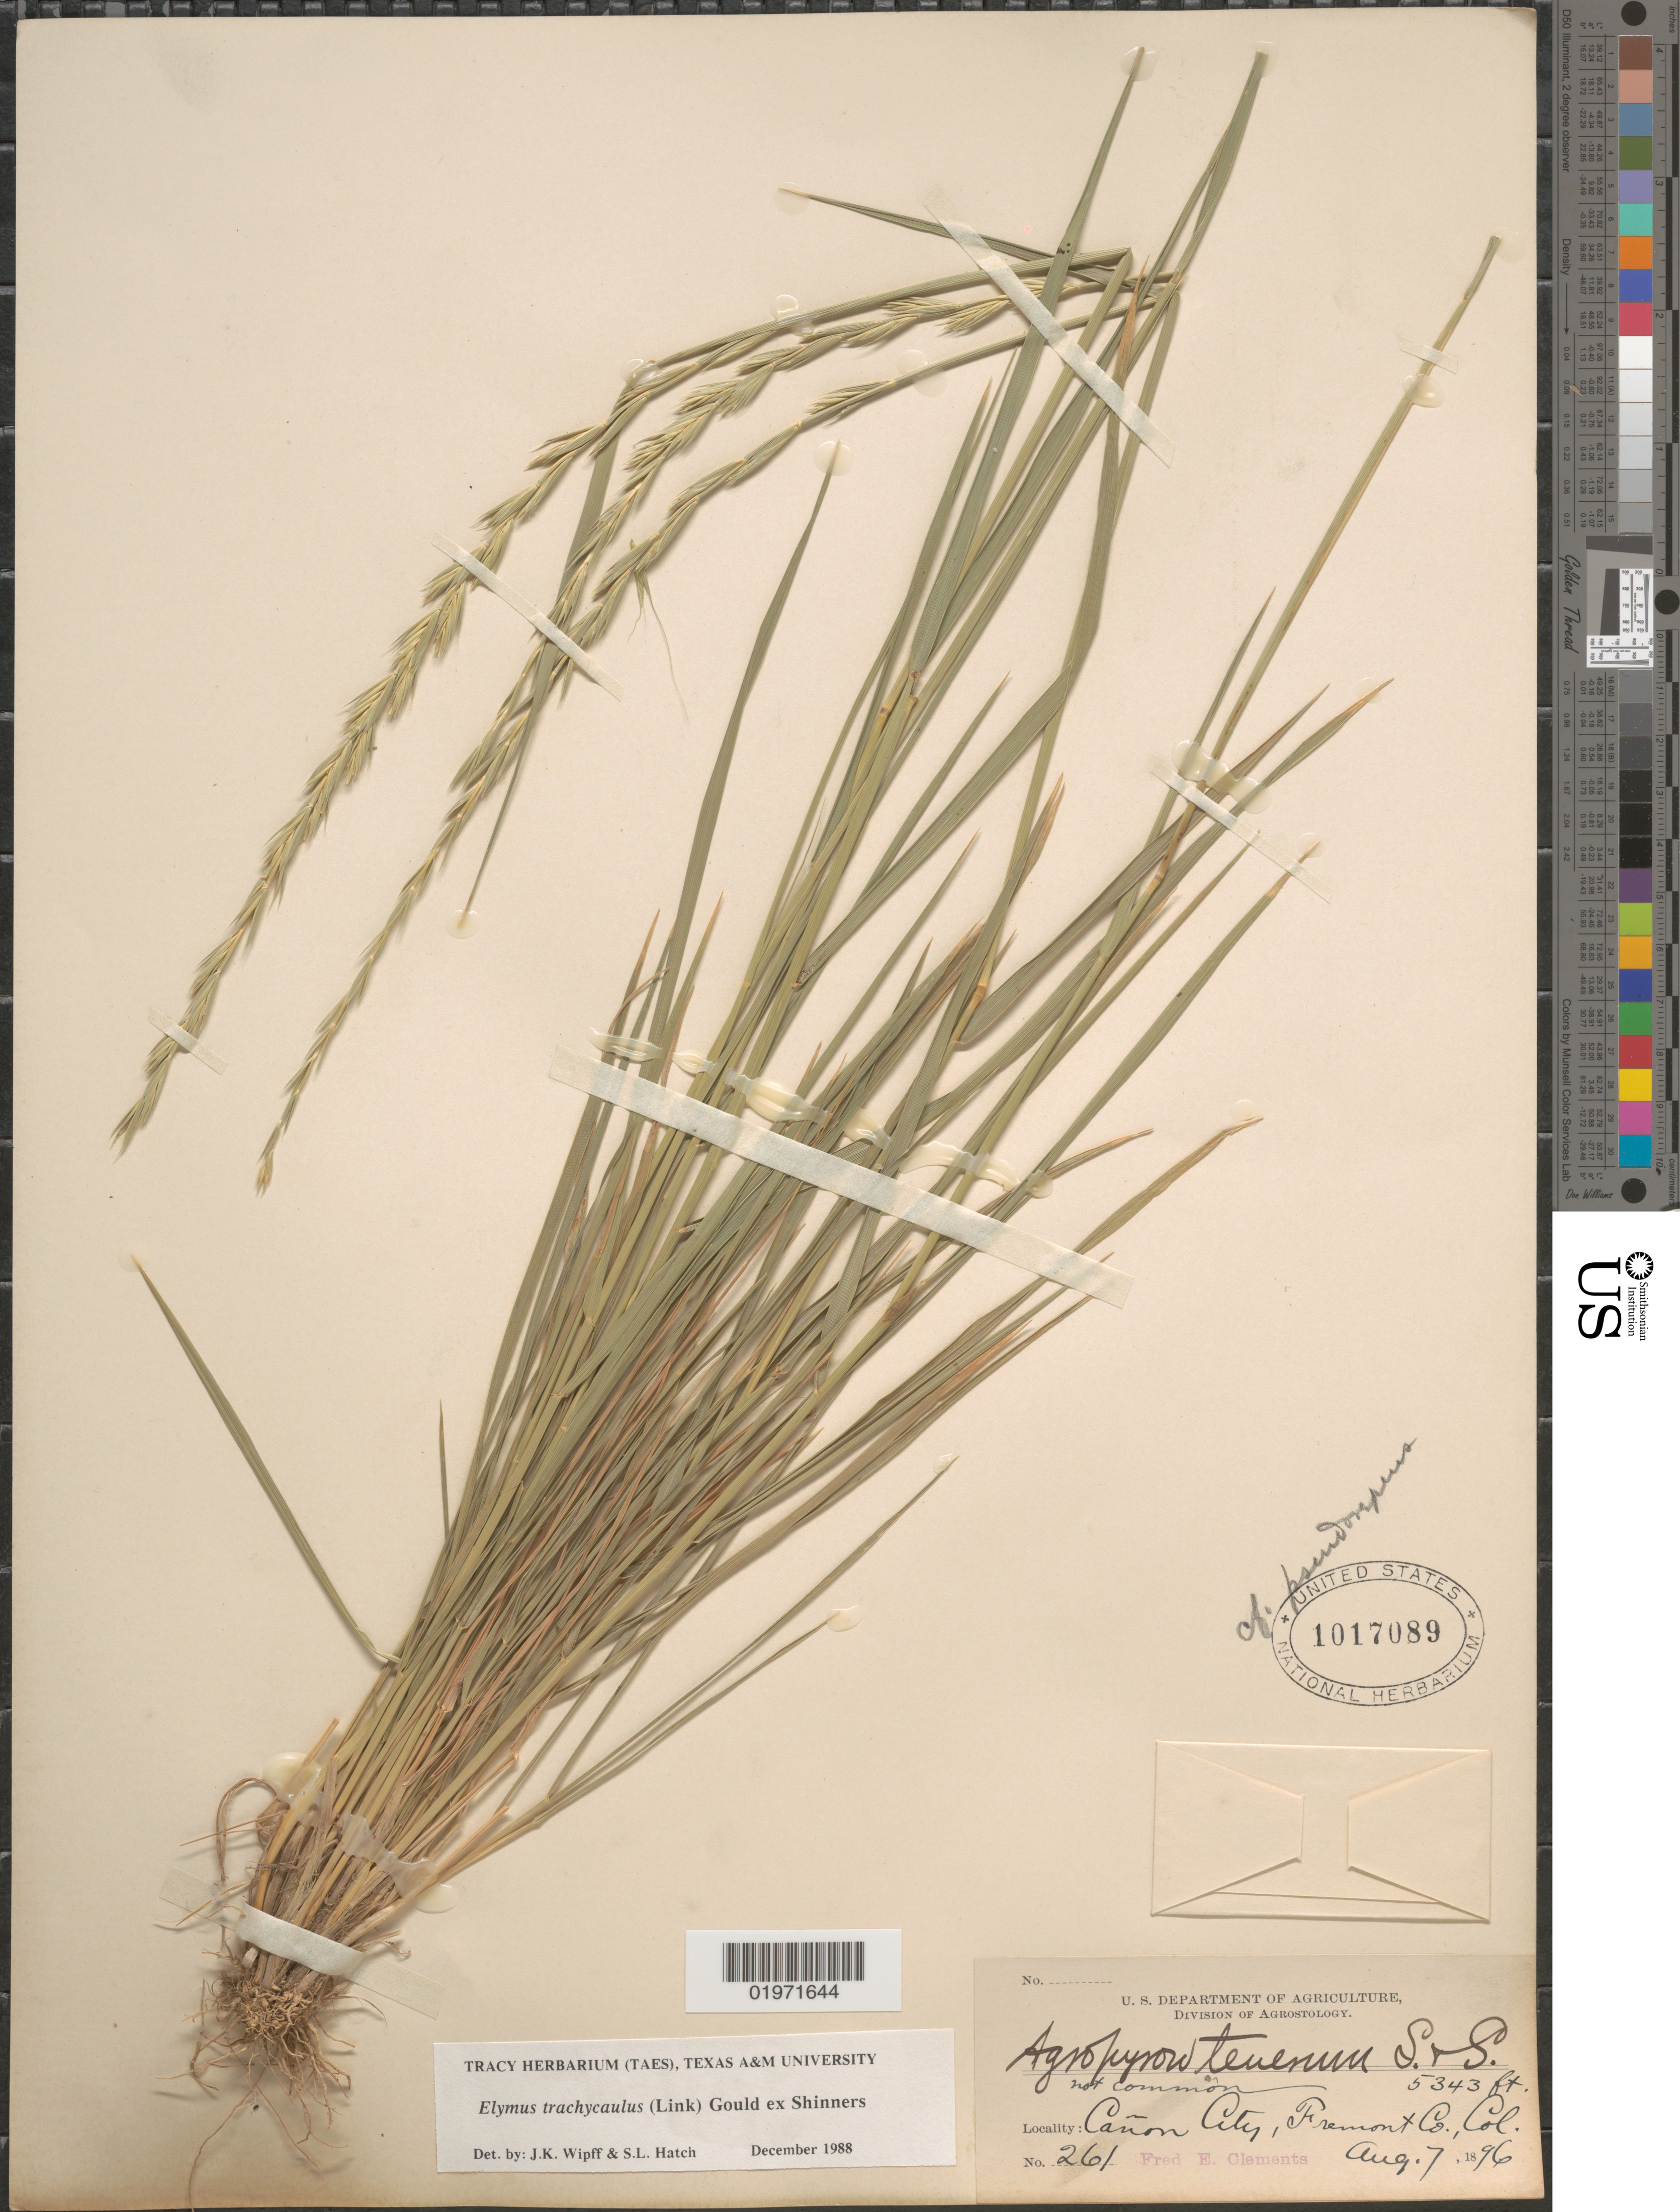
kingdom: Plantae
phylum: Tracheophyta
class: Liliopsida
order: Poales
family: Poaceae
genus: Elymus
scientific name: Elymus trachycaulus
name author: (Link) Gould ex Shinners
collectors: F. E. Clements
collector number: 261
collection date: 1896-08-07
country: United States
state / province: Colorado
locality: Cañon City, Fremont Co.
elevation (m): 1629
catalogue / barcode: US 1017089